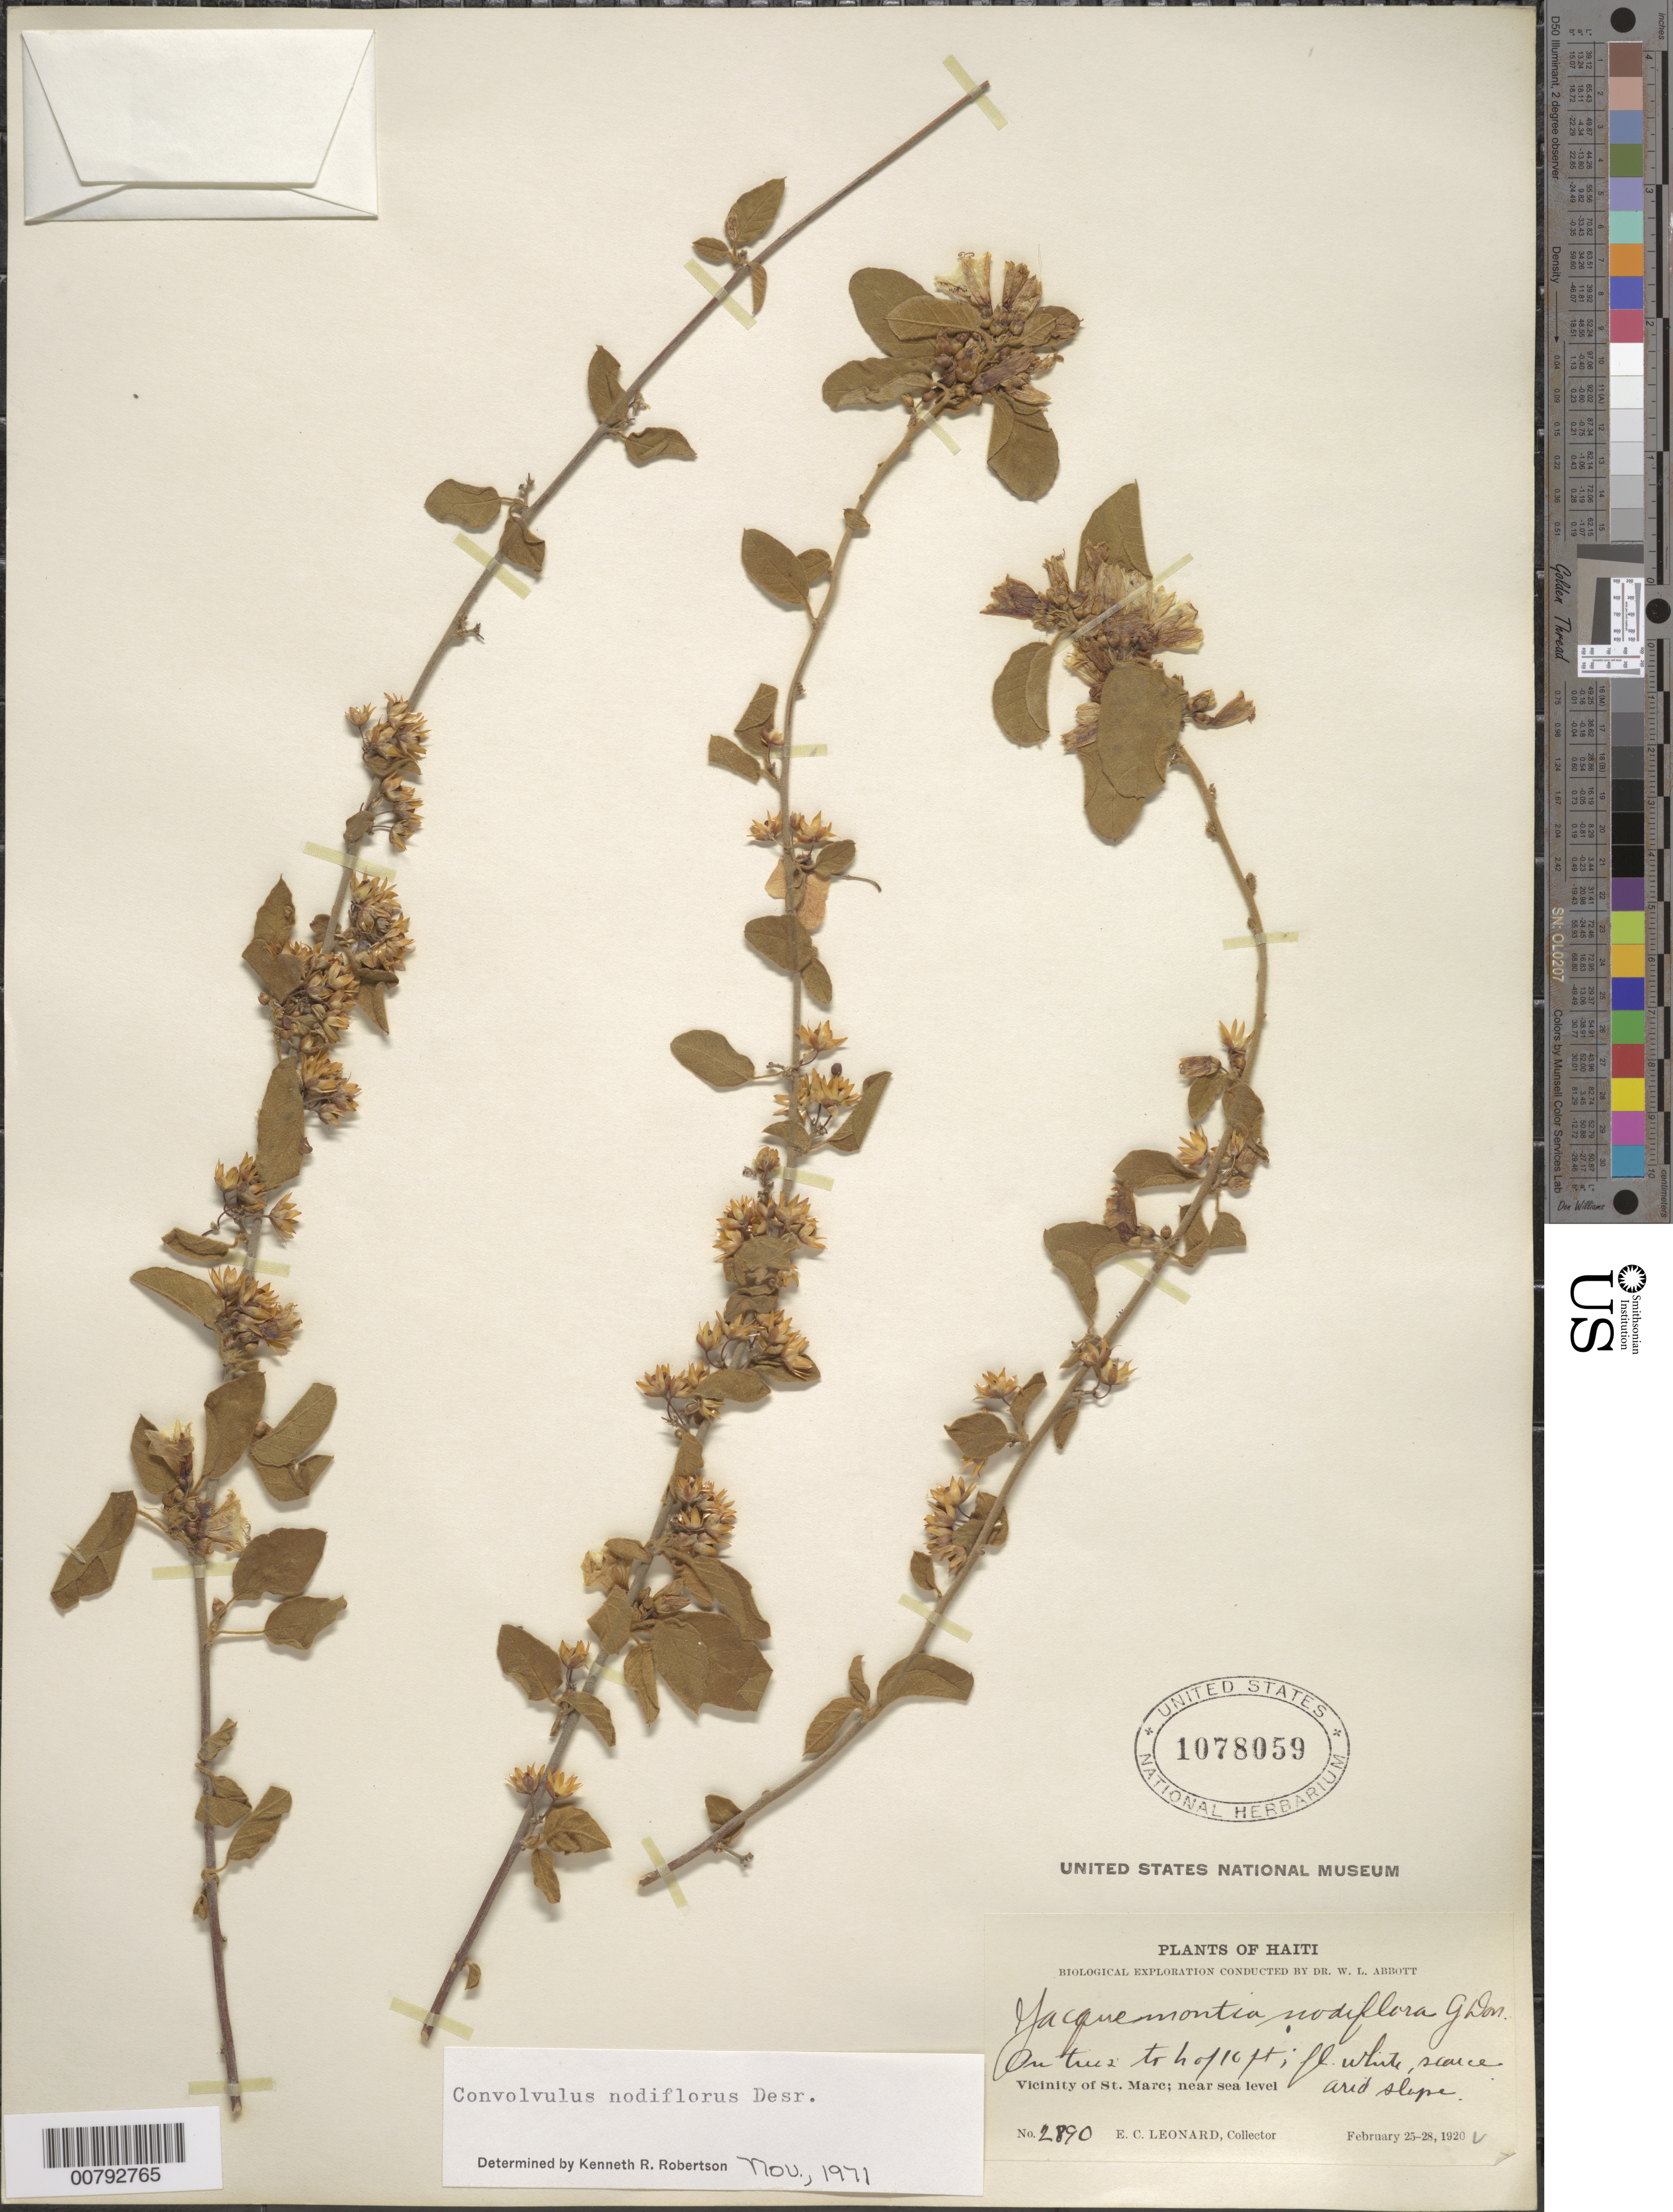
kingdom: Plantae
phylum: Tracheophyta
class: Magnoliopsida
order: Solanales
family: Convolvulaceae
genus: Convolvulus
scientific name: Convolvulus nodiflorus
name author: Desr.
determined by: Robertson, K. R.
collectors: E. C. Leonard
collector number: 2890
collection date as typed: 25 Feb 1920 28 Feb 1920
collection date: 1920-02-25/1920-02-28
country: Haiti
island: Hispaniola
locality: Vicinity of St. Marc, near sea level.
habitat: Arid slope.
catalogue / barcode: US 1078059